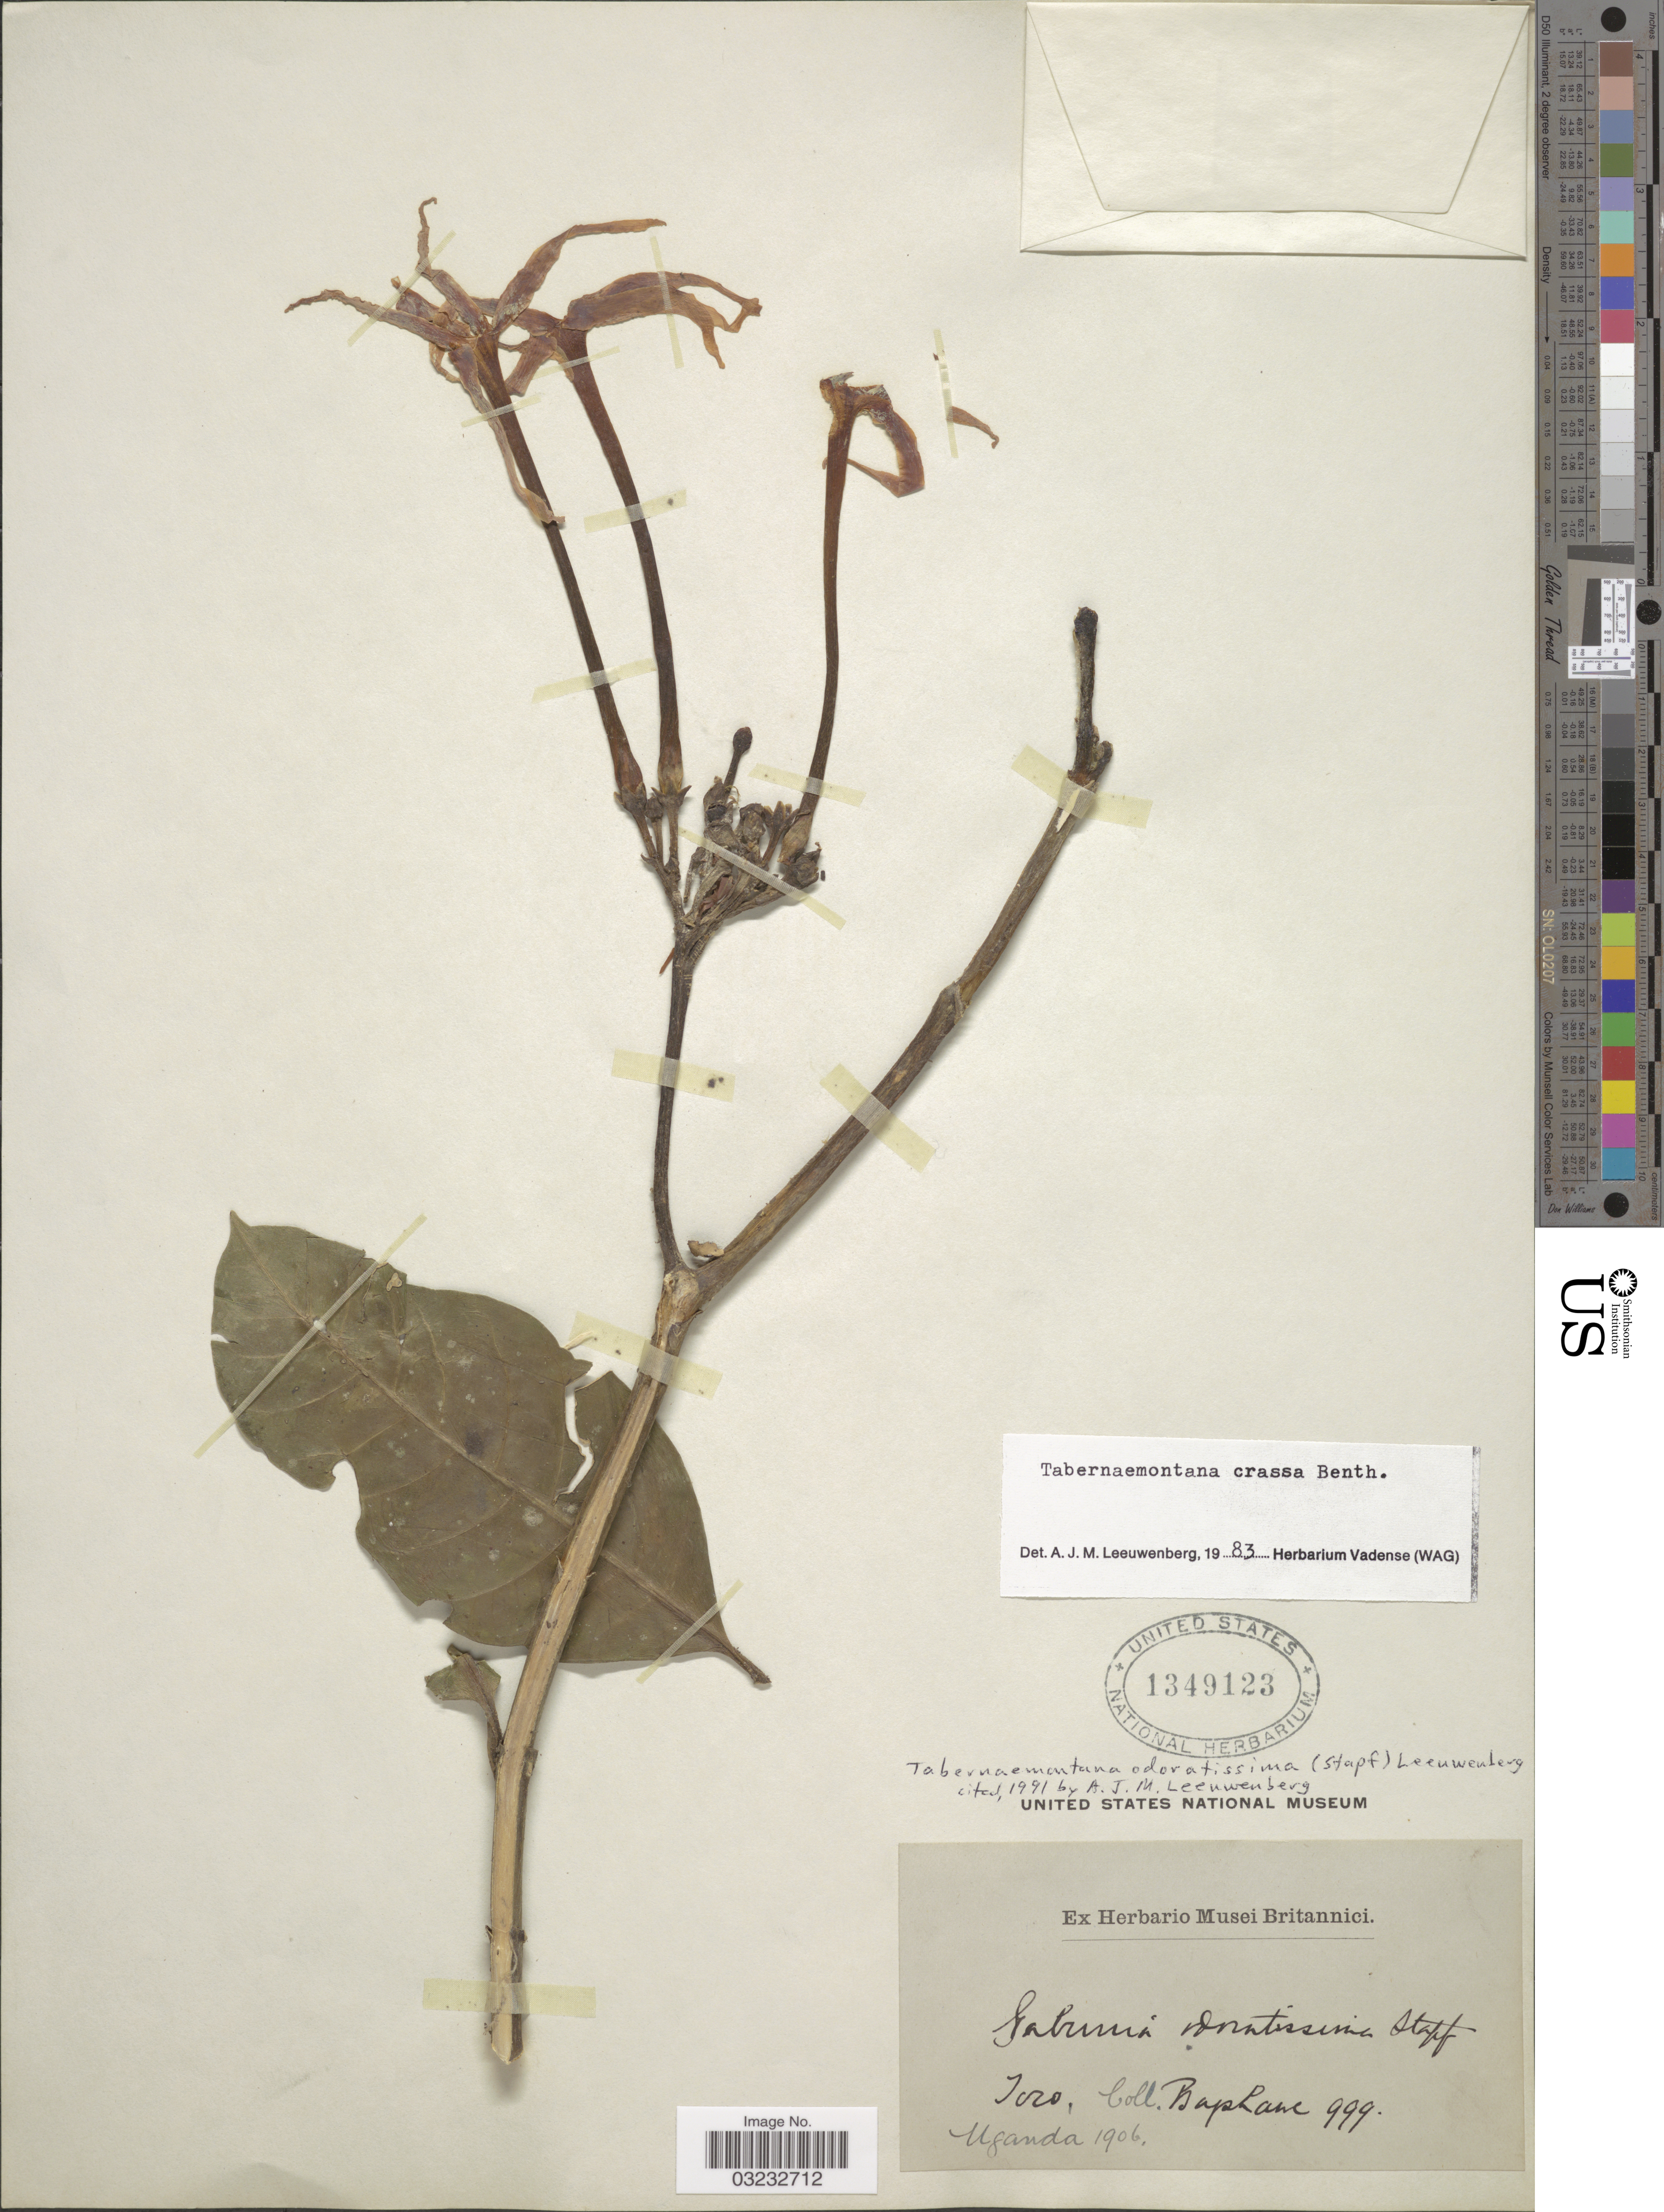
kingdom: Plantae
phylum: Tracheophyta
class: Magnoliopsida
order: Gentianales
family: Apocynaceae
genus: Tabernaemontana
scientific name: Tabernaemontana odoratissima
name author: (Stapf) Leeuwenb.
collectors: Bagshawe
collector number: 999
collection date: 1906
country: Uganda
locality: Toro.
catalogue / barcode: US 1349123